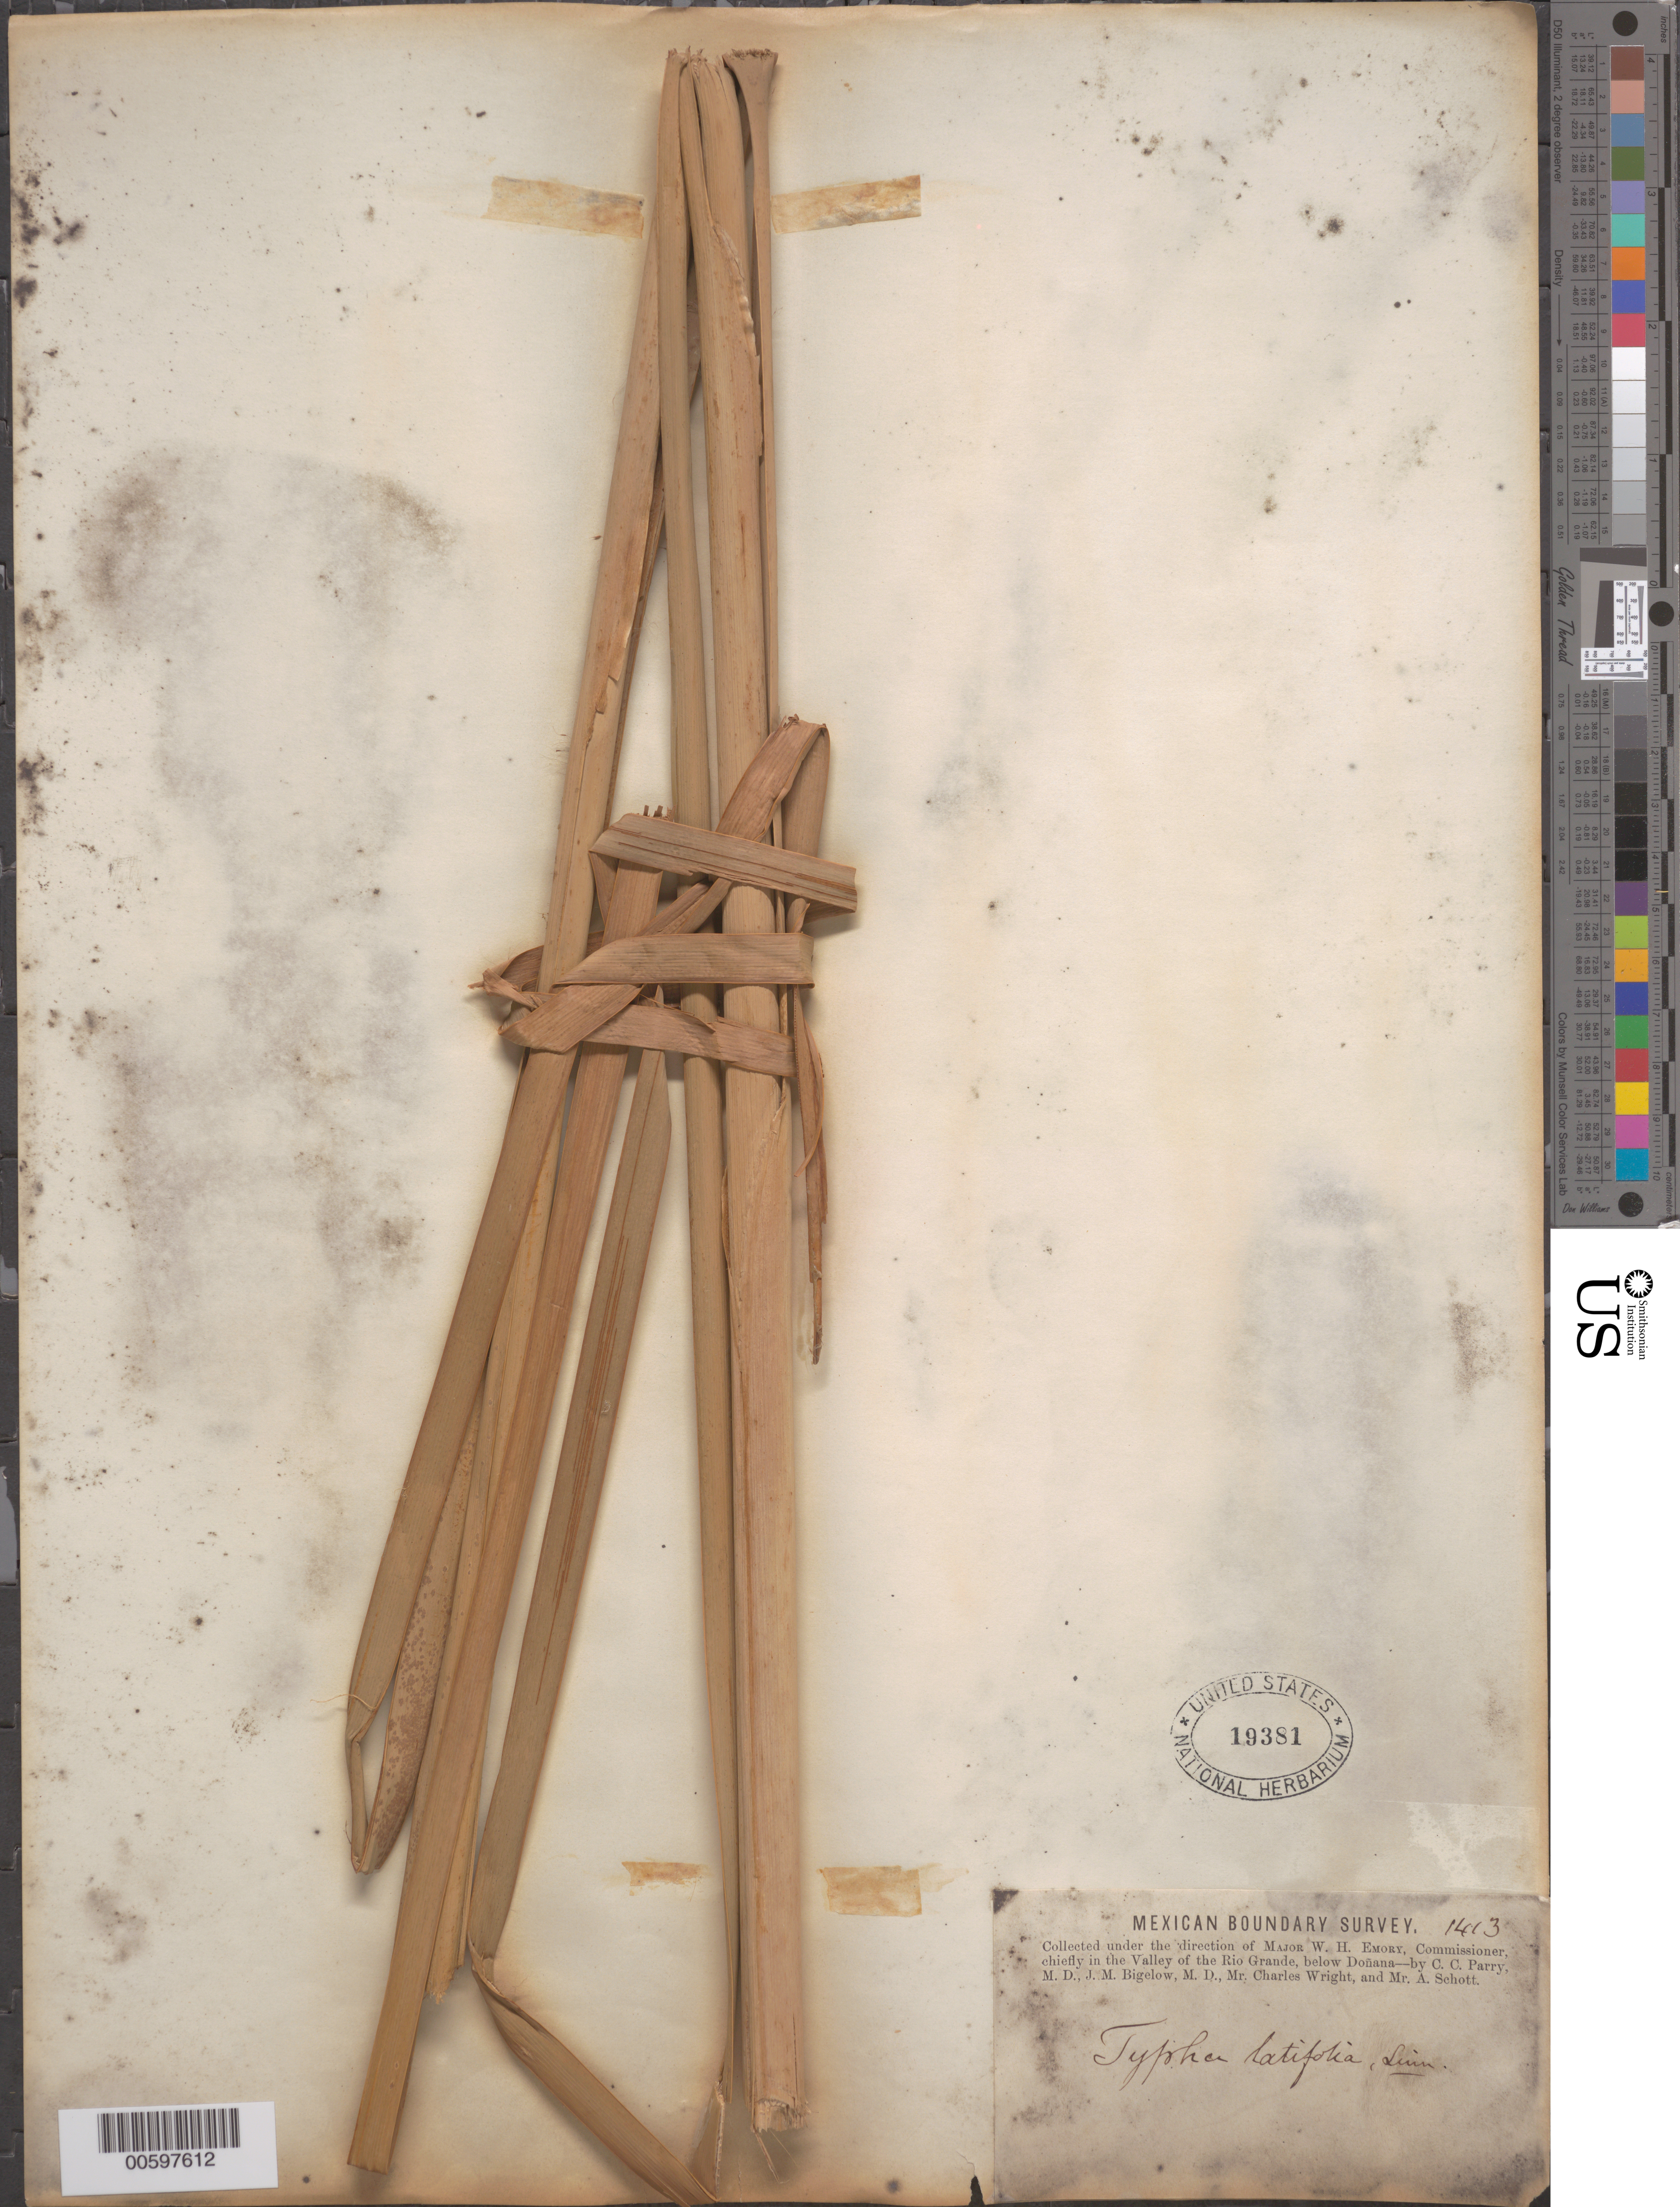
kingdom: Plantae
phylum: Tracheophyta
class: Liliopsida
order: Poales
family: Typhaceae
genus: Typha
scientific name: Typha latifolia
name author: L.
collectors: C. C. Parry, J. M. Bigelow, C. Wright & A. C. V. Schott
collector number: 1413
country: United States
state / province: New Mexico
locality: Rio Grande, below Donana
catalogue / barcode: US 19381